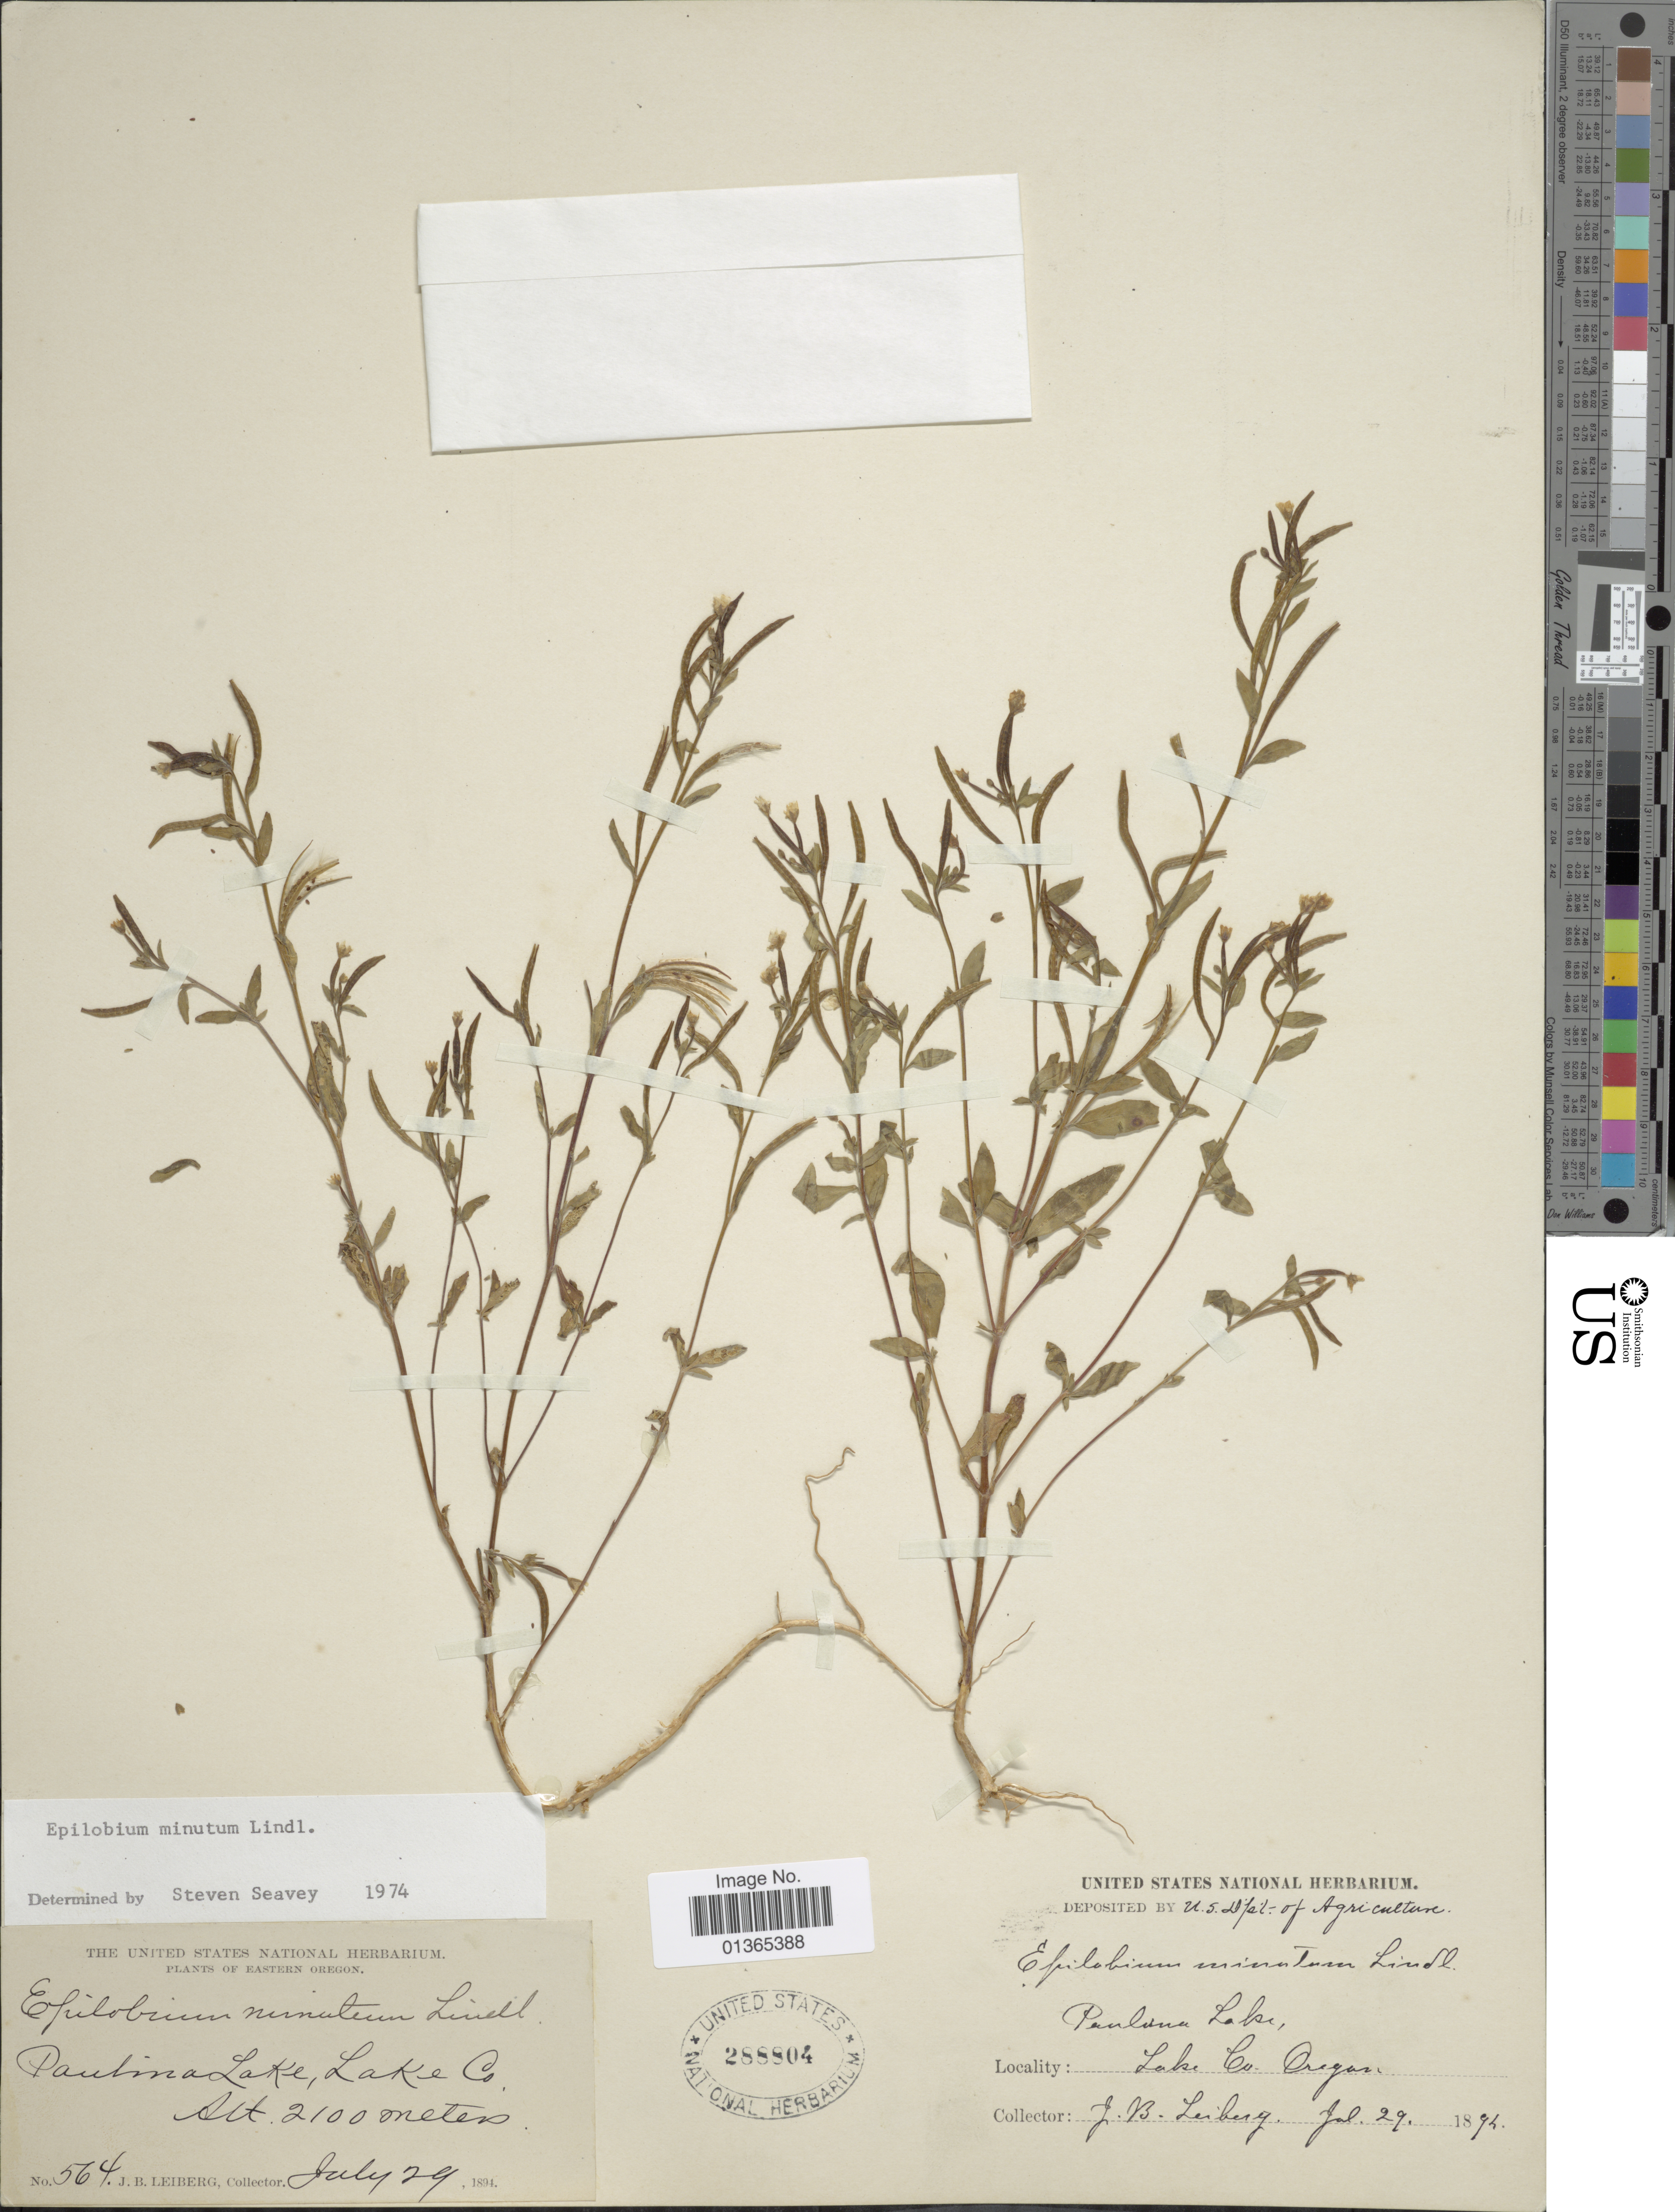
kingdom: Plantae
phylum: Tracheophyta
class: Magnoliopsida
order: Myrtales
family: Onagraceae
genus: Epilobium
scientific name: Epilobium minutum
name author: Lindl. ex Lehm.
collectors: J. B. Leiberg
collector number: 564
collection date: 1894-07-29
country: United States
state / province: Oregon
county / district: Deschutes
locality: Eastern Oregon. Paulina Lake,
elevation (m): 2100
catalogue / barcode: US 288804